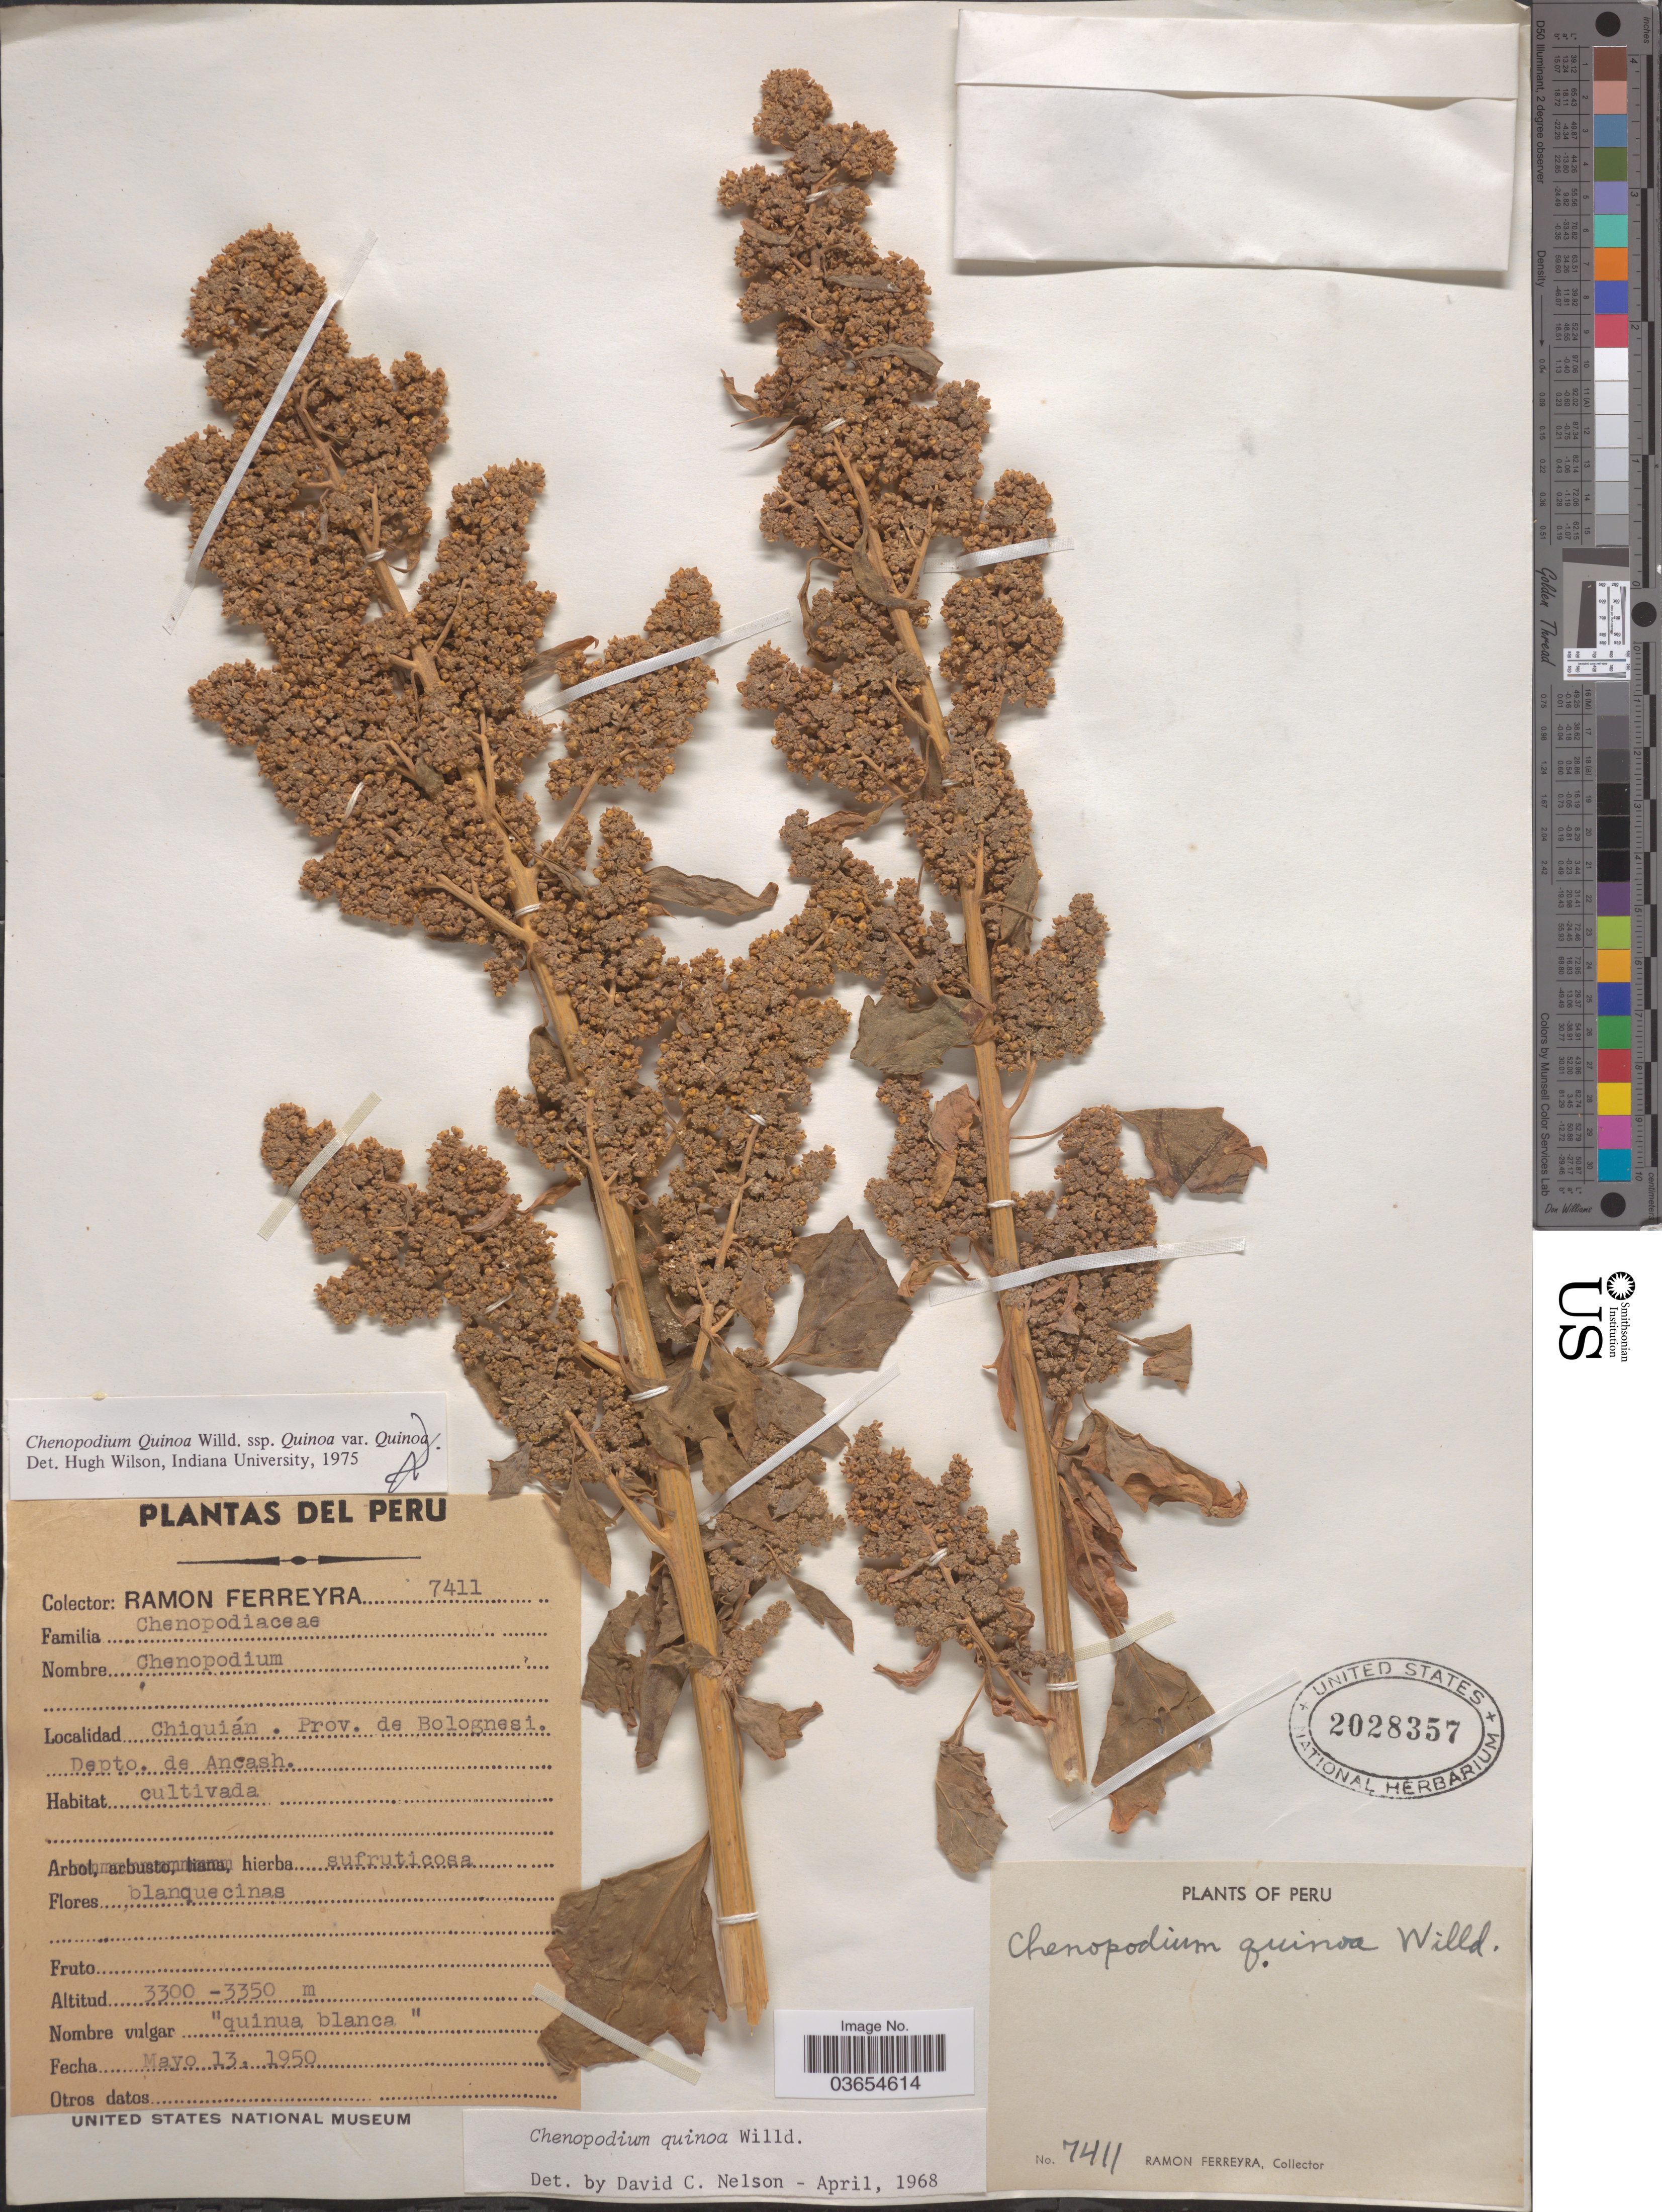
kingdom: Plantae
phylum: Tracheophyta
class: Magnoliopsida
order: Caryophyllales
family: Amaranthaceae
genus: Chenopodium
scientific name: Chenopodium quinoa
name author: Willd.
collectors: R. A. Ferreyra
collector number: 7411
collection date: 1950-05-13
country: Peru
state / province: Ancash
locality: Chiquián. Prov. de Bolognesi. Depto. de Ancash.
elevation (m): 3300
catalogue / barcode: US 2028357